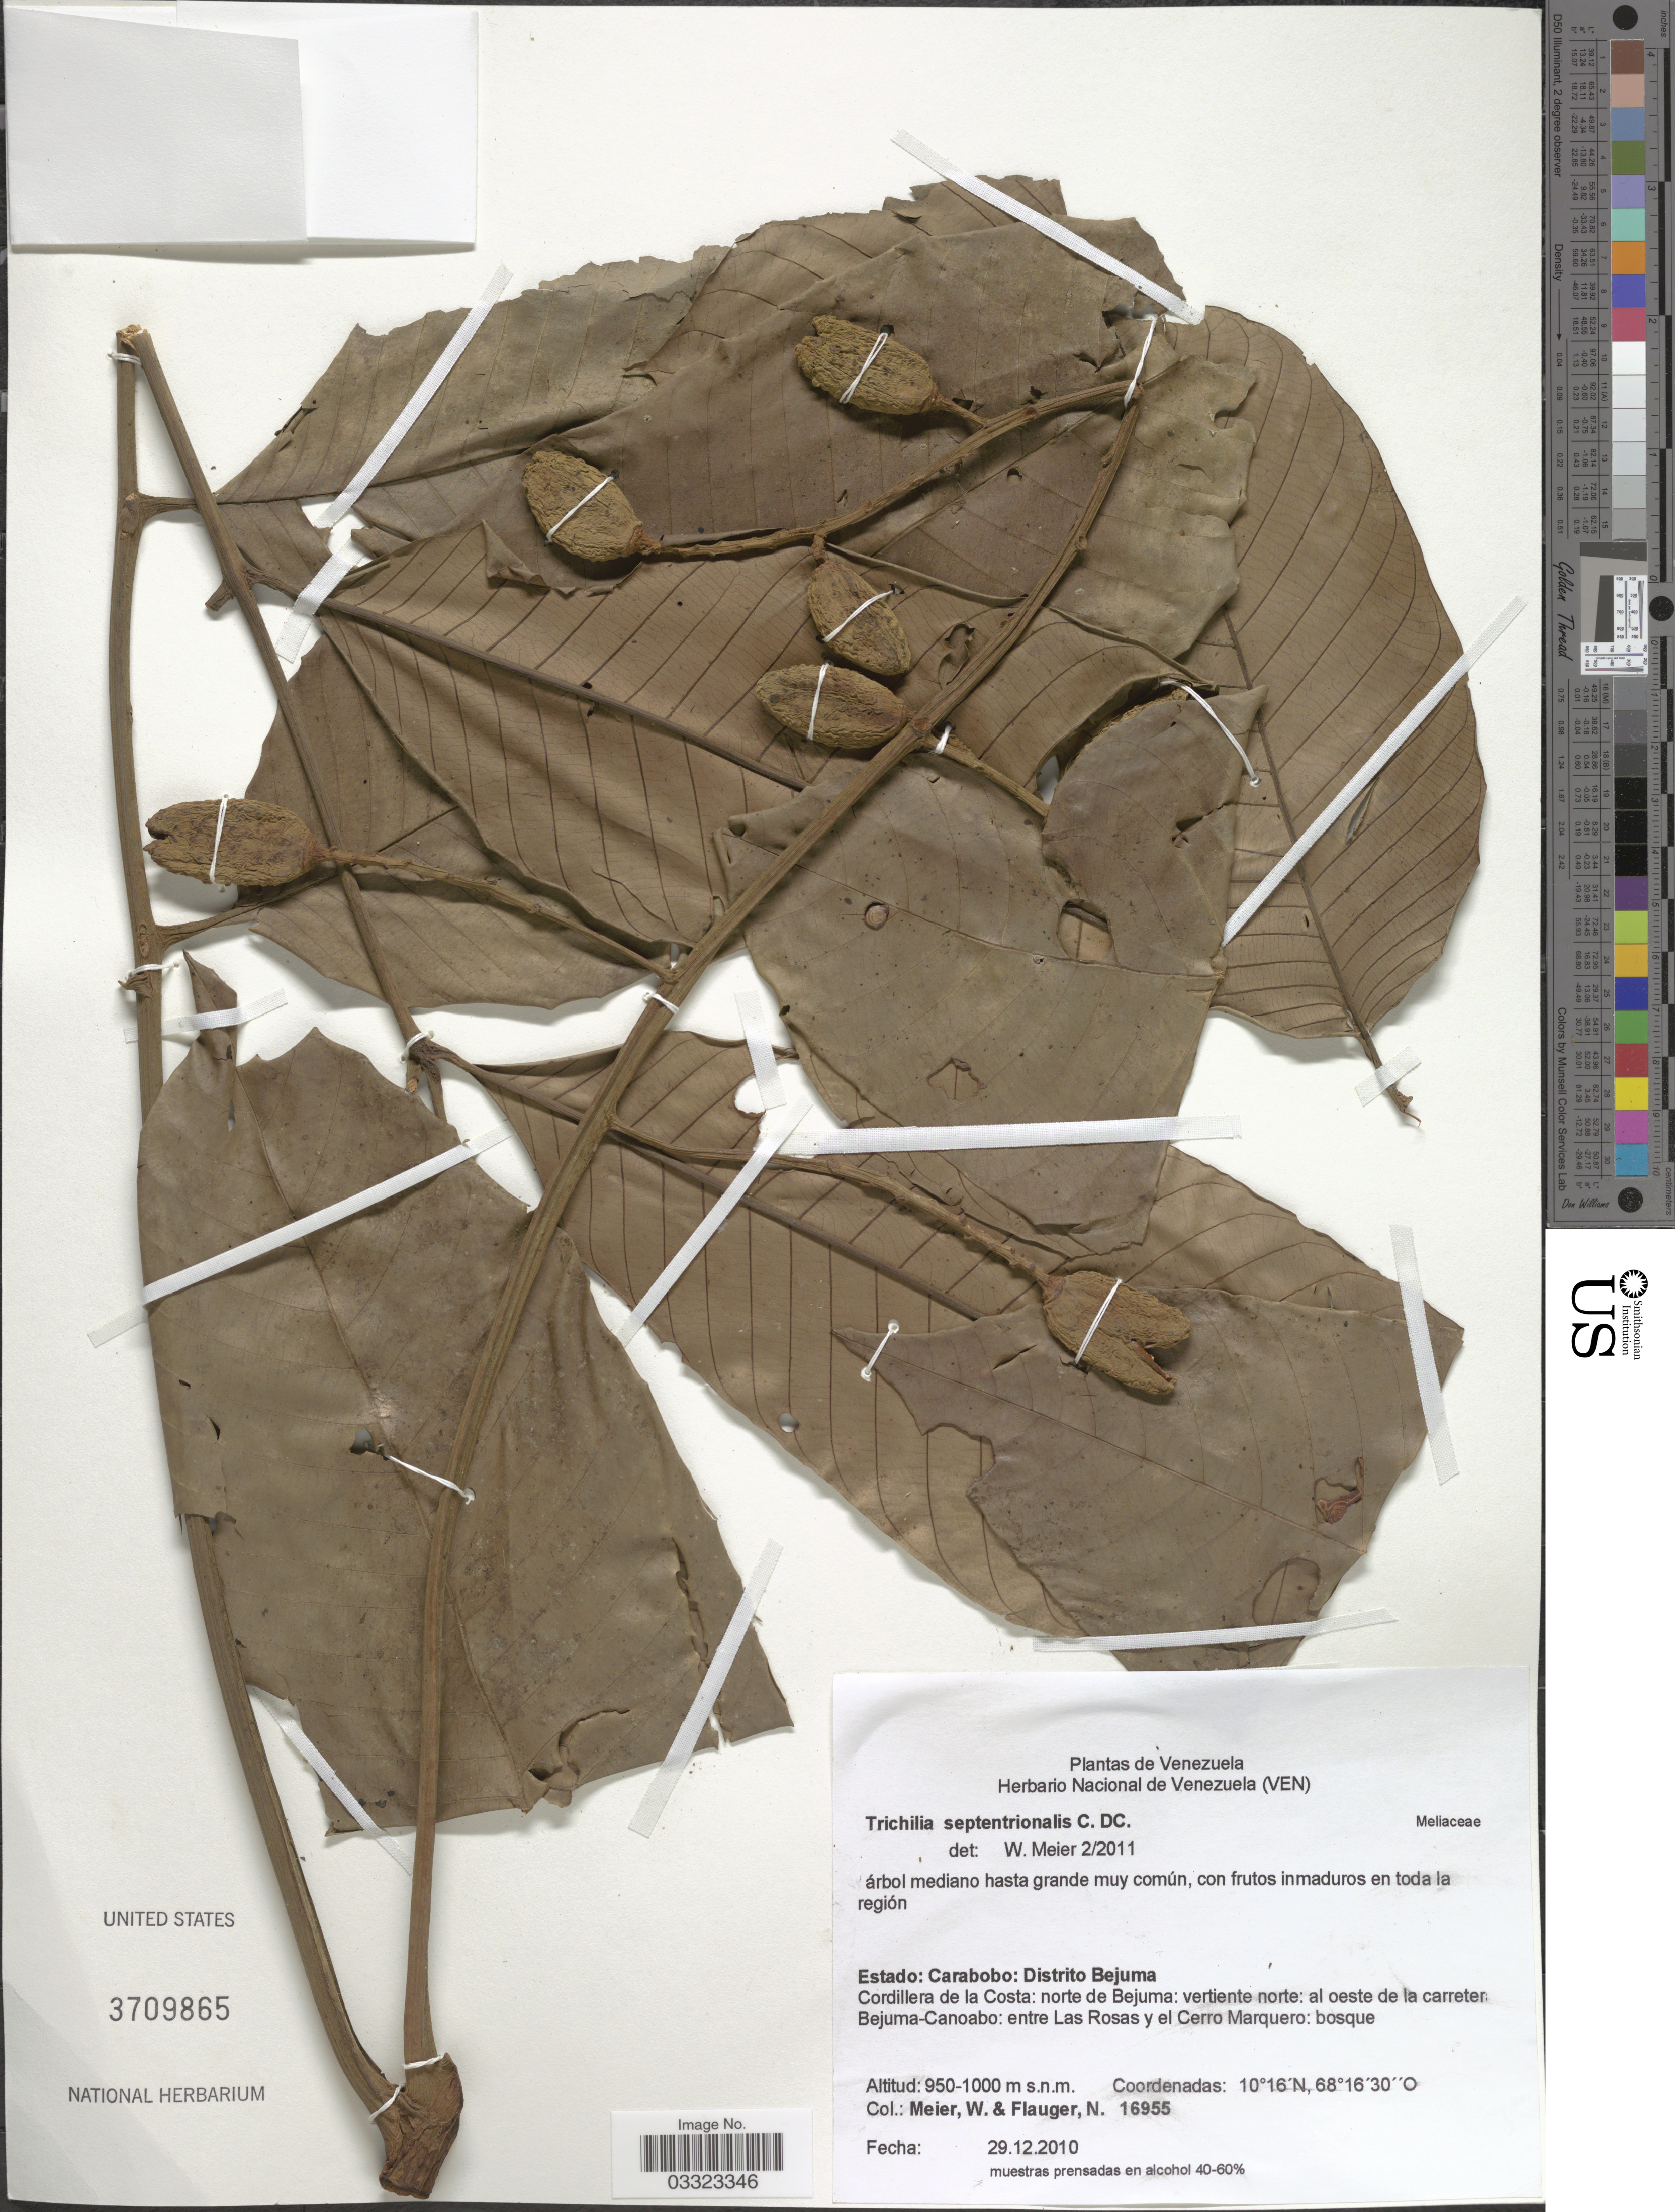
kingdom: Plantae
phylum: Tracheophyta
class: Magnoliopsida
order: Sapindales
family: Meliaceae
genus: Trichilia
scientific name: Trichilia septentrionalis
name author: C. DC.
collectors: W. Meier & N. Flauger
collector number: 16955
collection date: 2010-10-29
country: Venezuela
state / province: Carabobo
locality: Distrito Bejuma, Cordillera de la Costa: norte de Bejuma: vertiente norte: al oeste de la carretera Bejuma-Canoabo: entre Las Rosas y el Cerro Marquero: bosque.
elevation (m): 950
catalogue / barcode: US 3709865